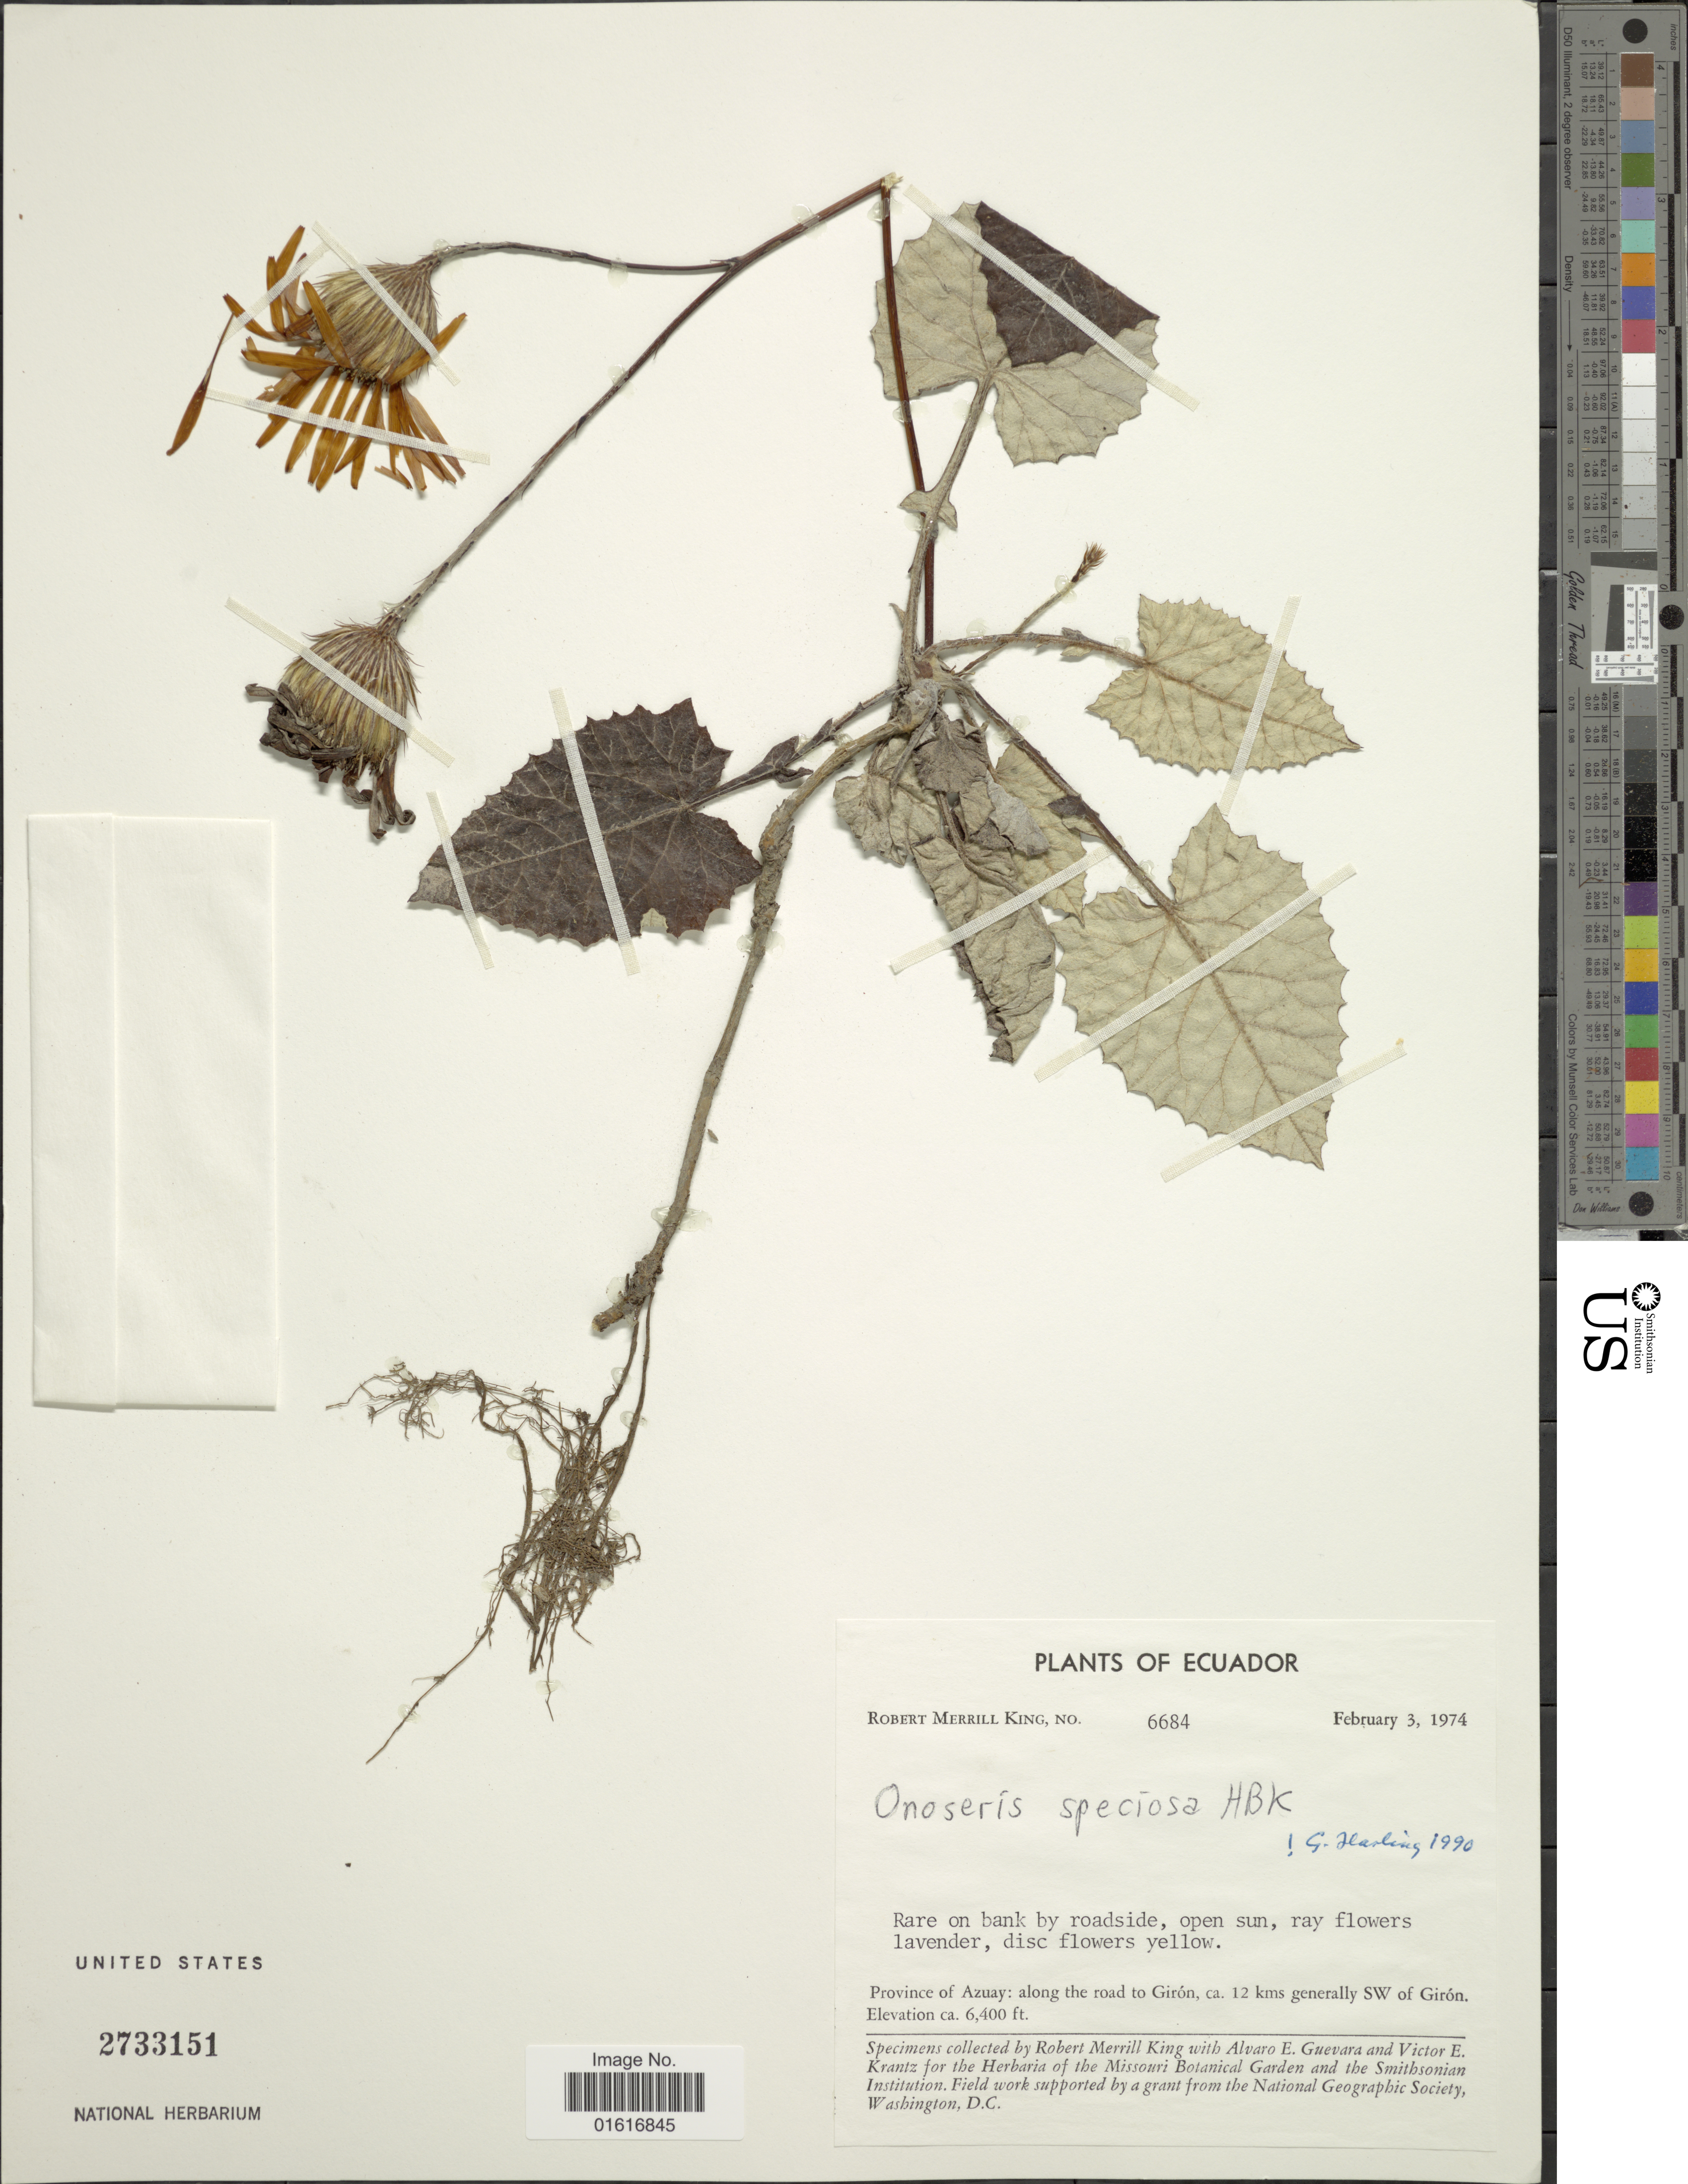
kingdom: Plantae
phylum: Tracheophyta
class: Magnoliopsida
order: Asterales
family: Asteraceae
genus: Onoseris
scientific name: Onoseris speciosa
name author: Kunth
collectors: R. M. King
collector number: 6684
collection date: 1974-02-03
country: Ecuador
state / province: Azuay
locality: Along the road to Giron, ca. 12 kms generally SW of Giron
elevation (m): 1951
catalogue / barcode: US 2733151